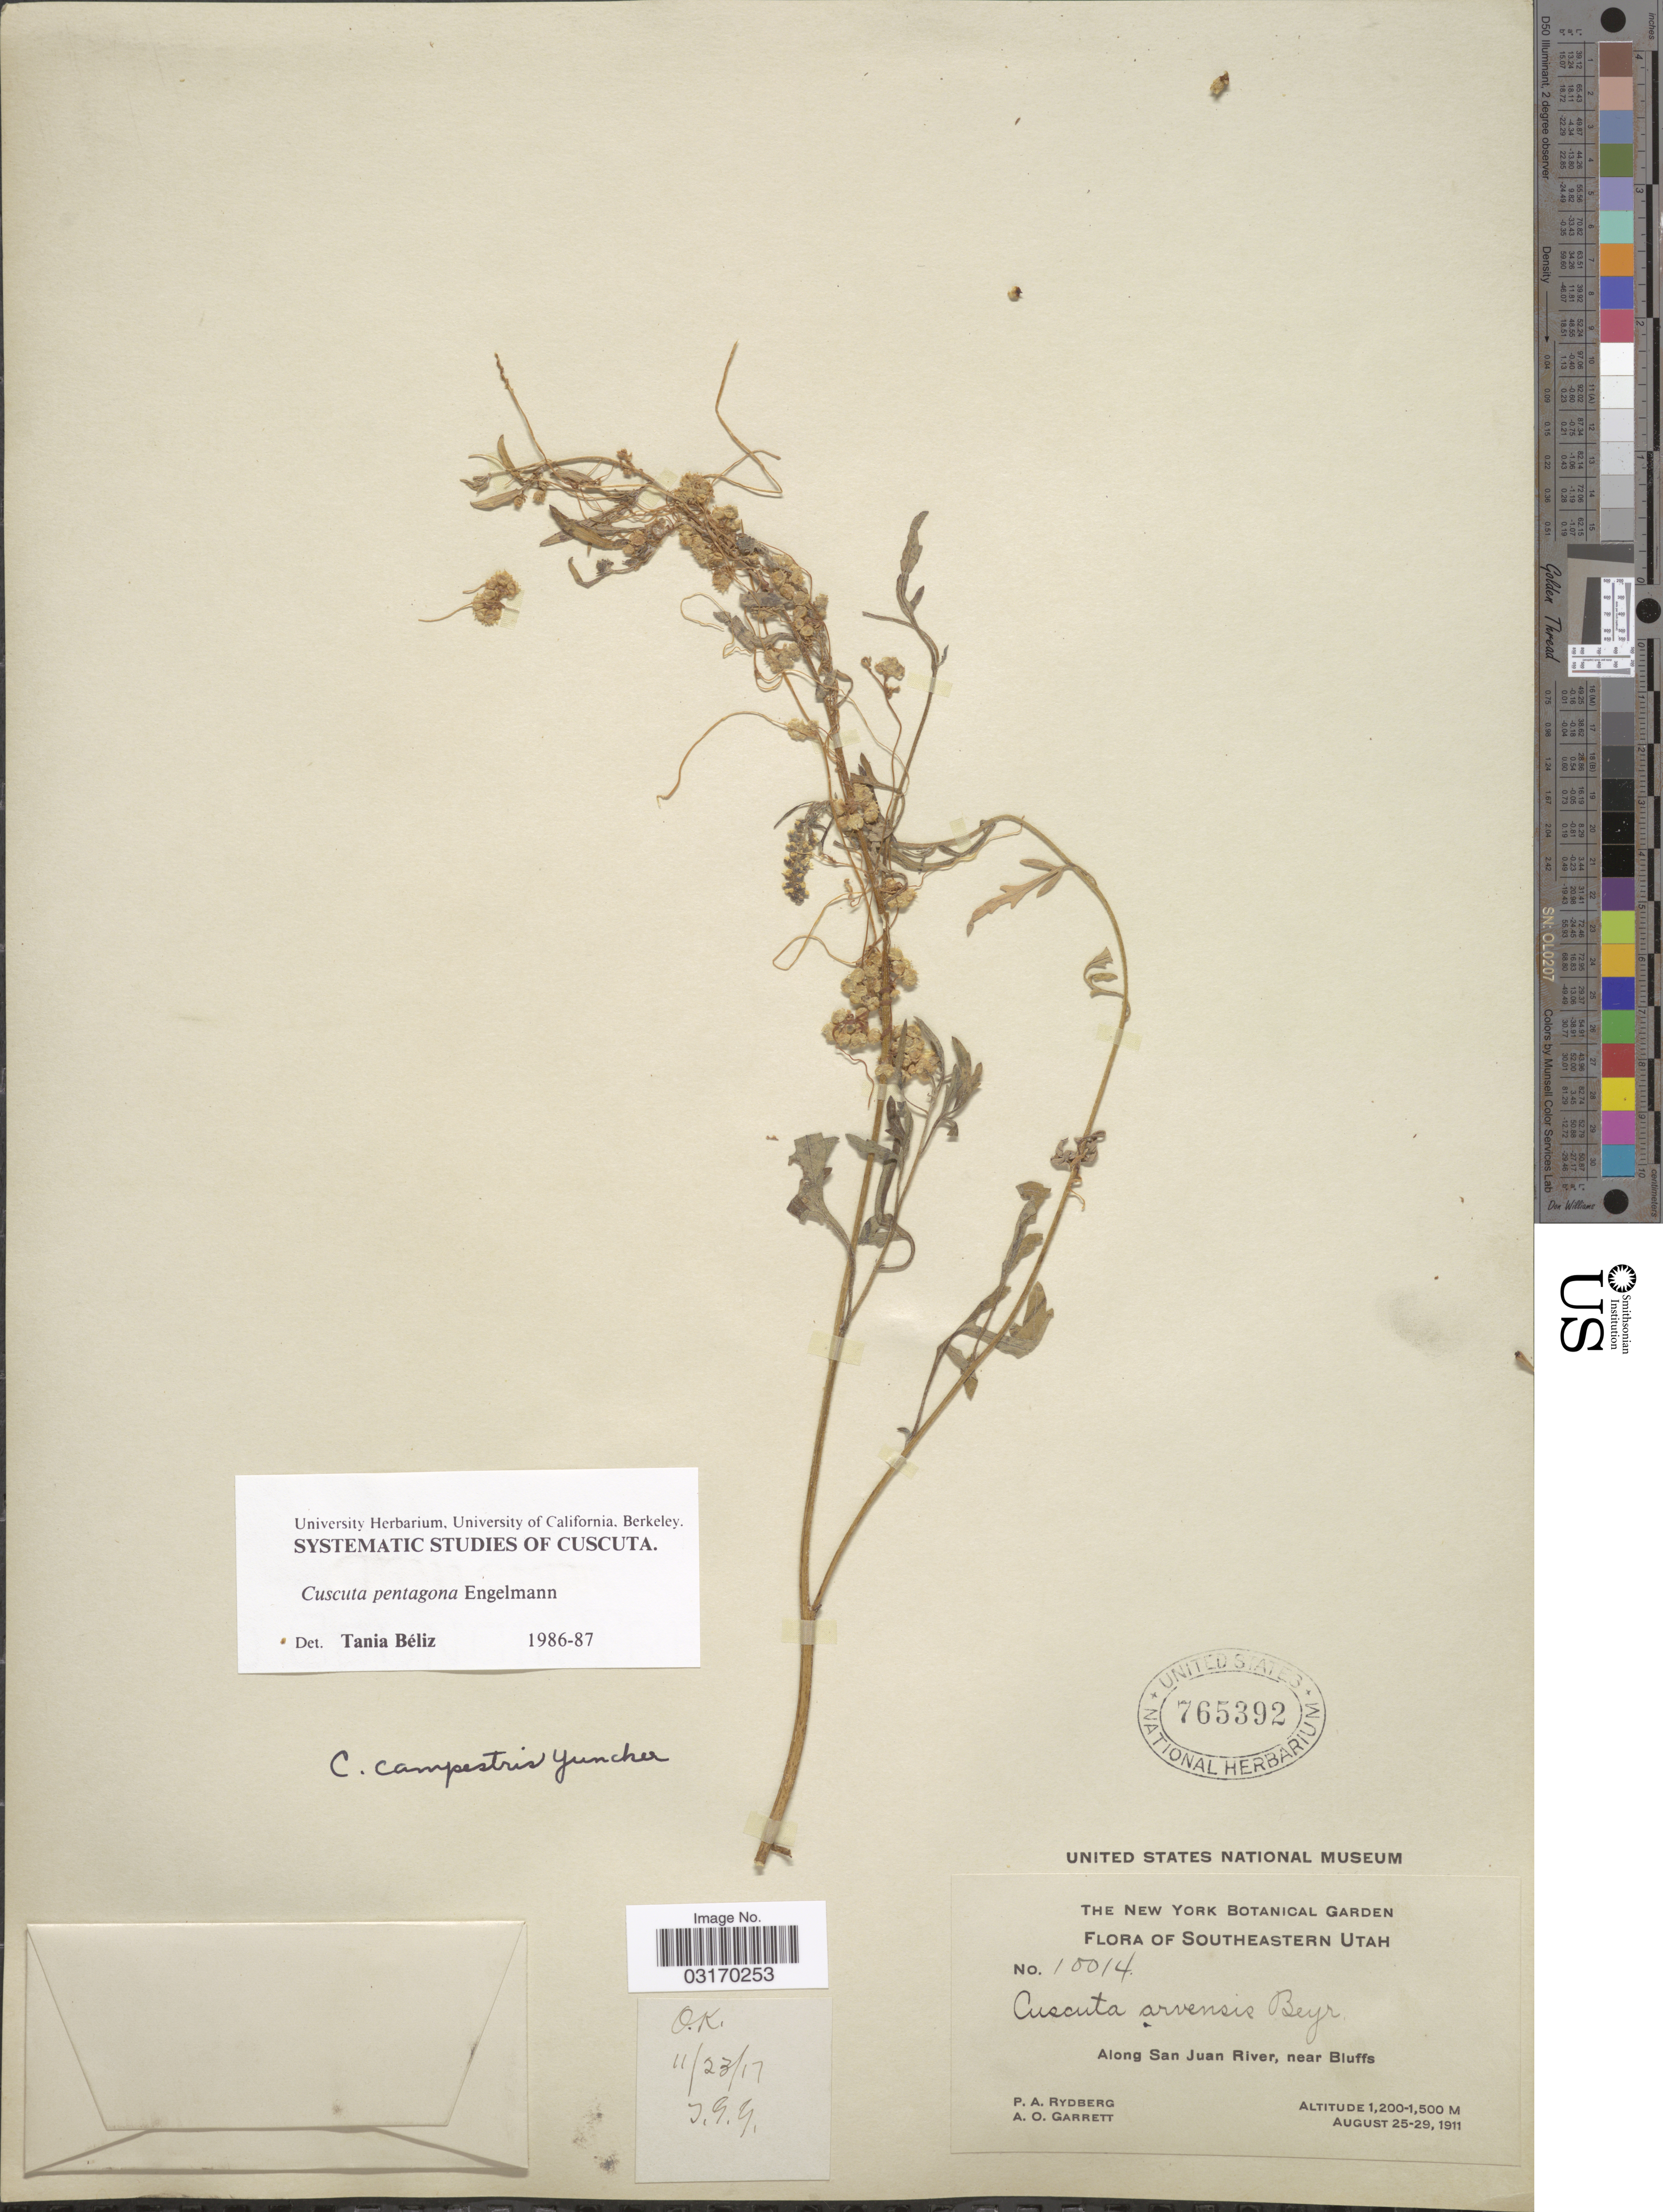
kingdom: Plantae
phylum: Tracheophyta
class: Magnoliopsida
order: Solanales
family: Convolvulaceae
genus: Cuscuta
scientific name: Cuscuta pentagona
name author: Engelm.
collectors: P. A. Rydberg & A. O. Garrett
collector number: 10014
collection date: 1911-08-25/1911-08-29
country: United States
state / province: Utah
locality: Southeastern Utah. Along San Juan River, near Bluffs.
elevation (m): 1200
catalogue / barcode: US 765392